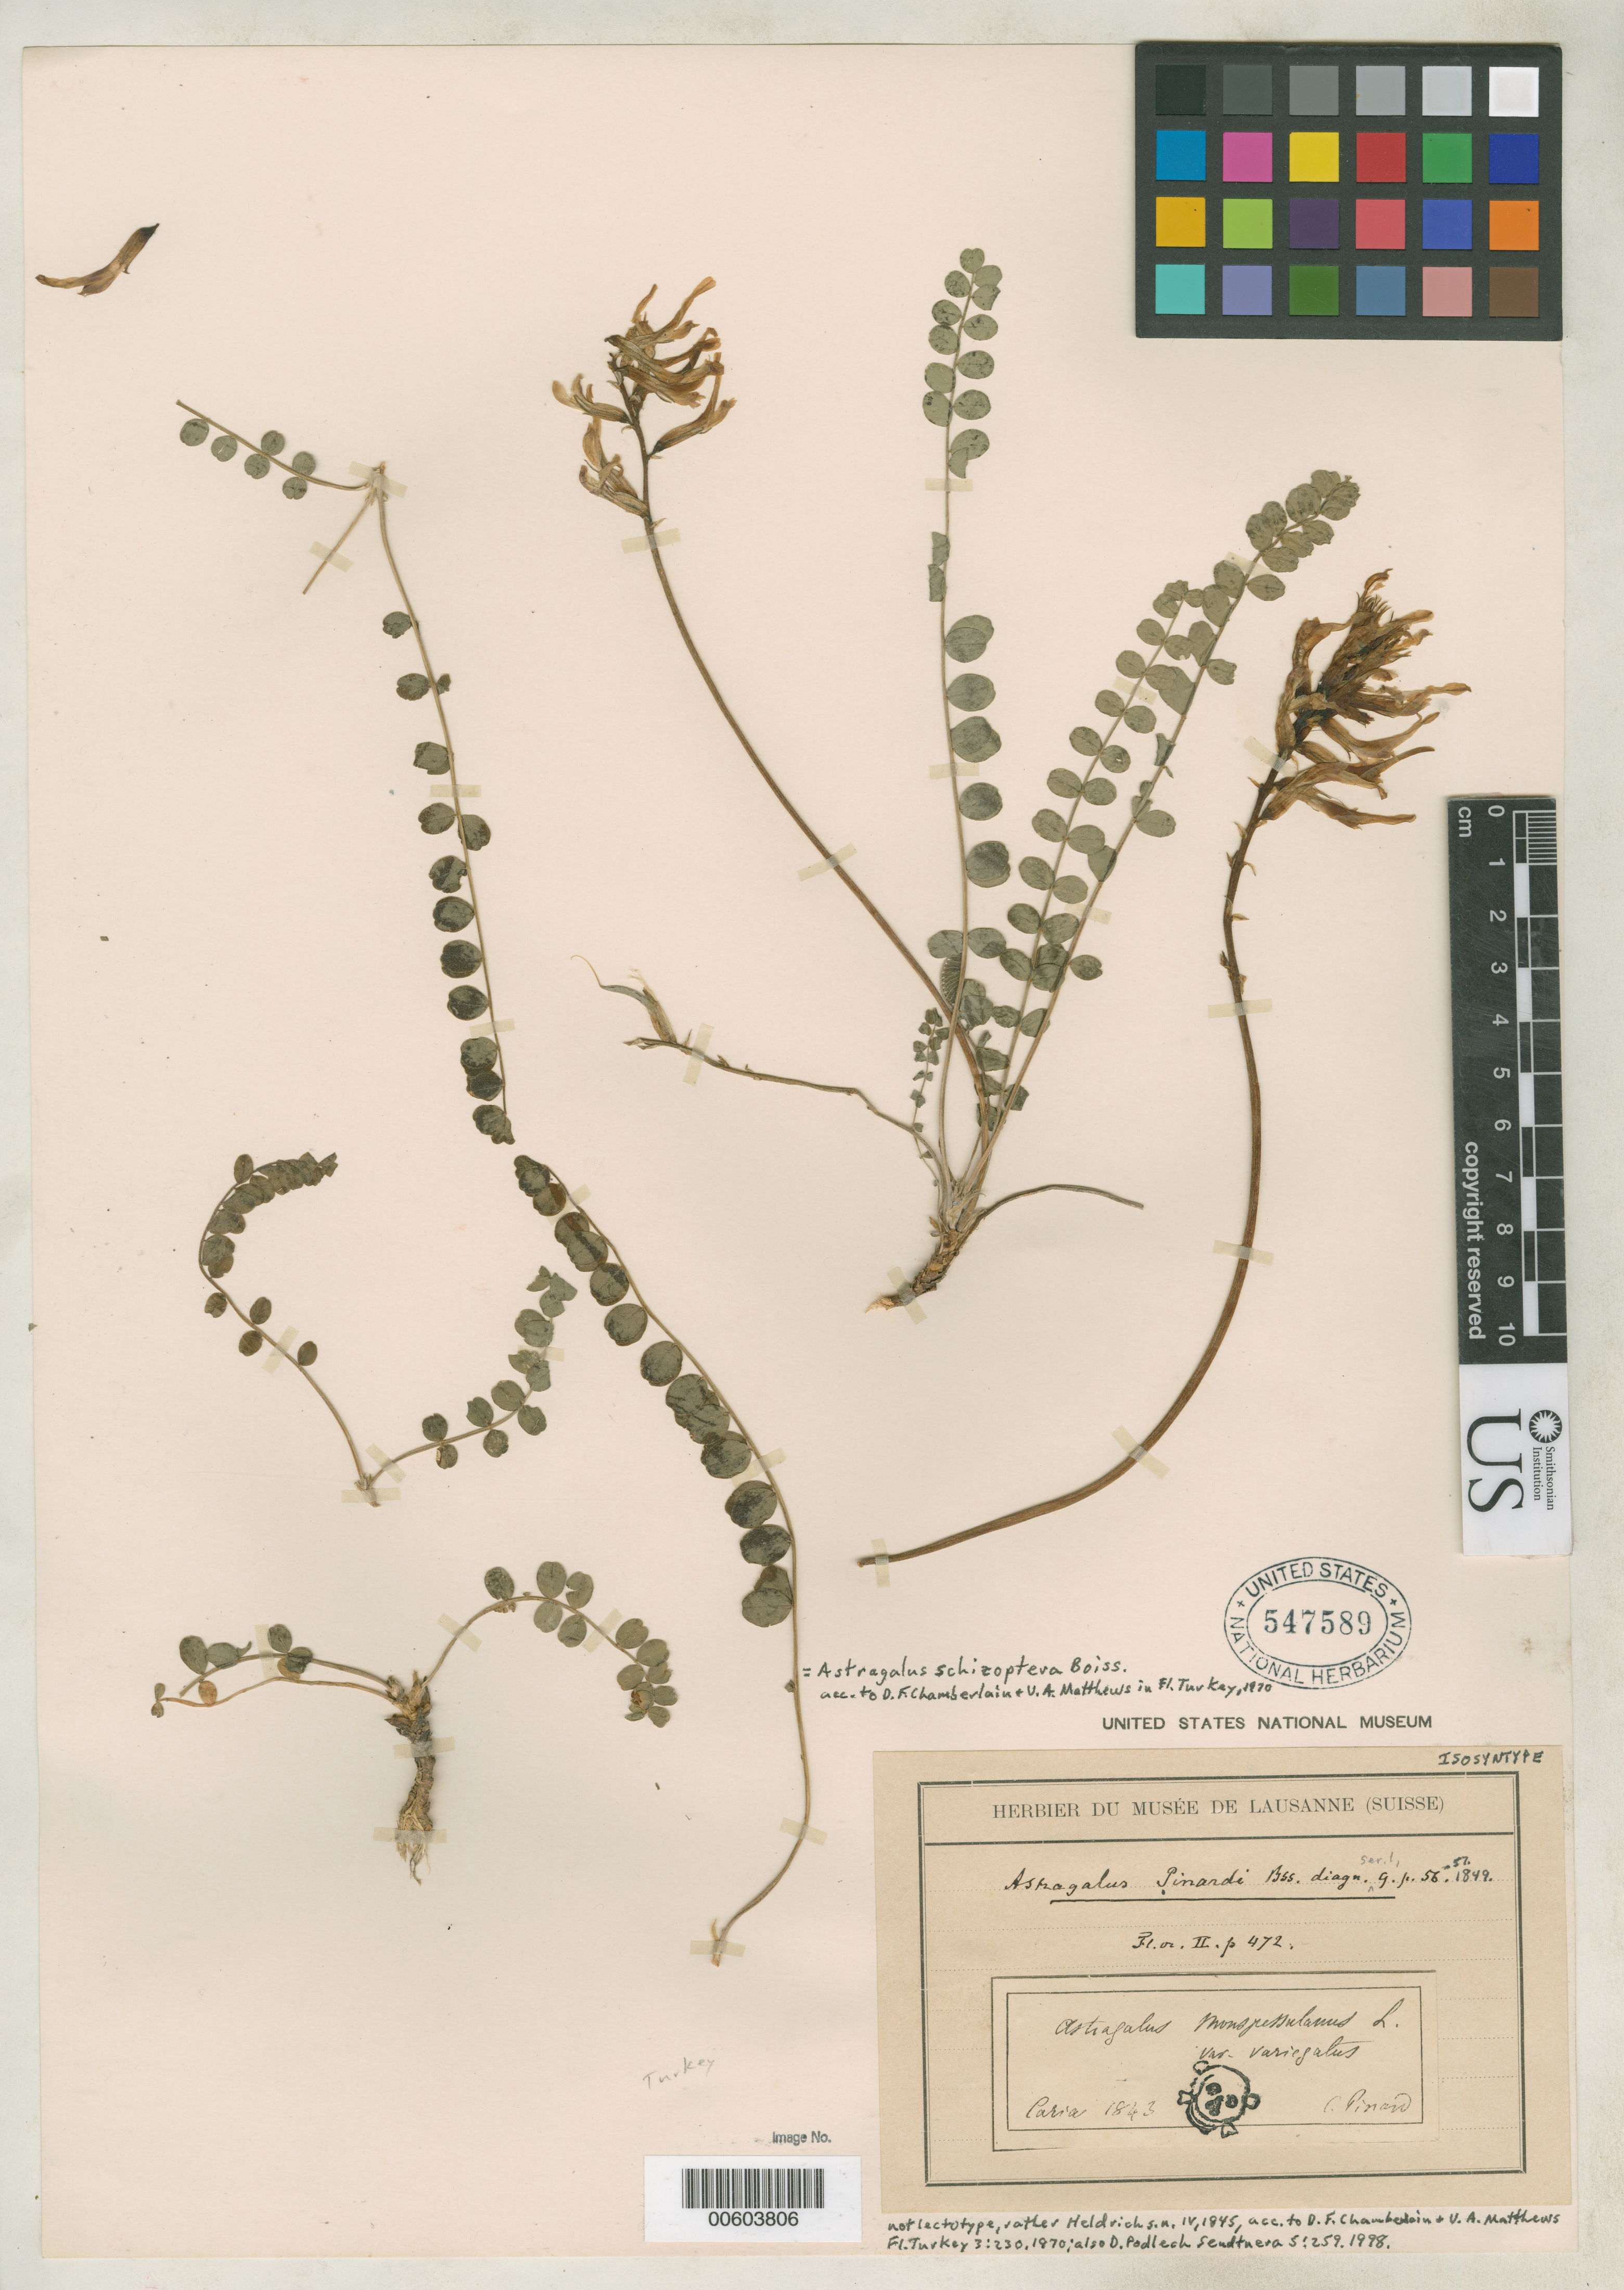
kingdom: Plantae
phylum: Tracheophyta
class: Magnoliopsida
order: Fabales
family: Fabaceae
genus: Astragalus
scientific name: Astragalus pinardi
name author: Boiss.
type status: Isosyntype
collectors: C. Pinard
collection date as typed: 1843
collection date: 1843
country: Turkey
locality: Caria.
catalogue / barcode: US 547589